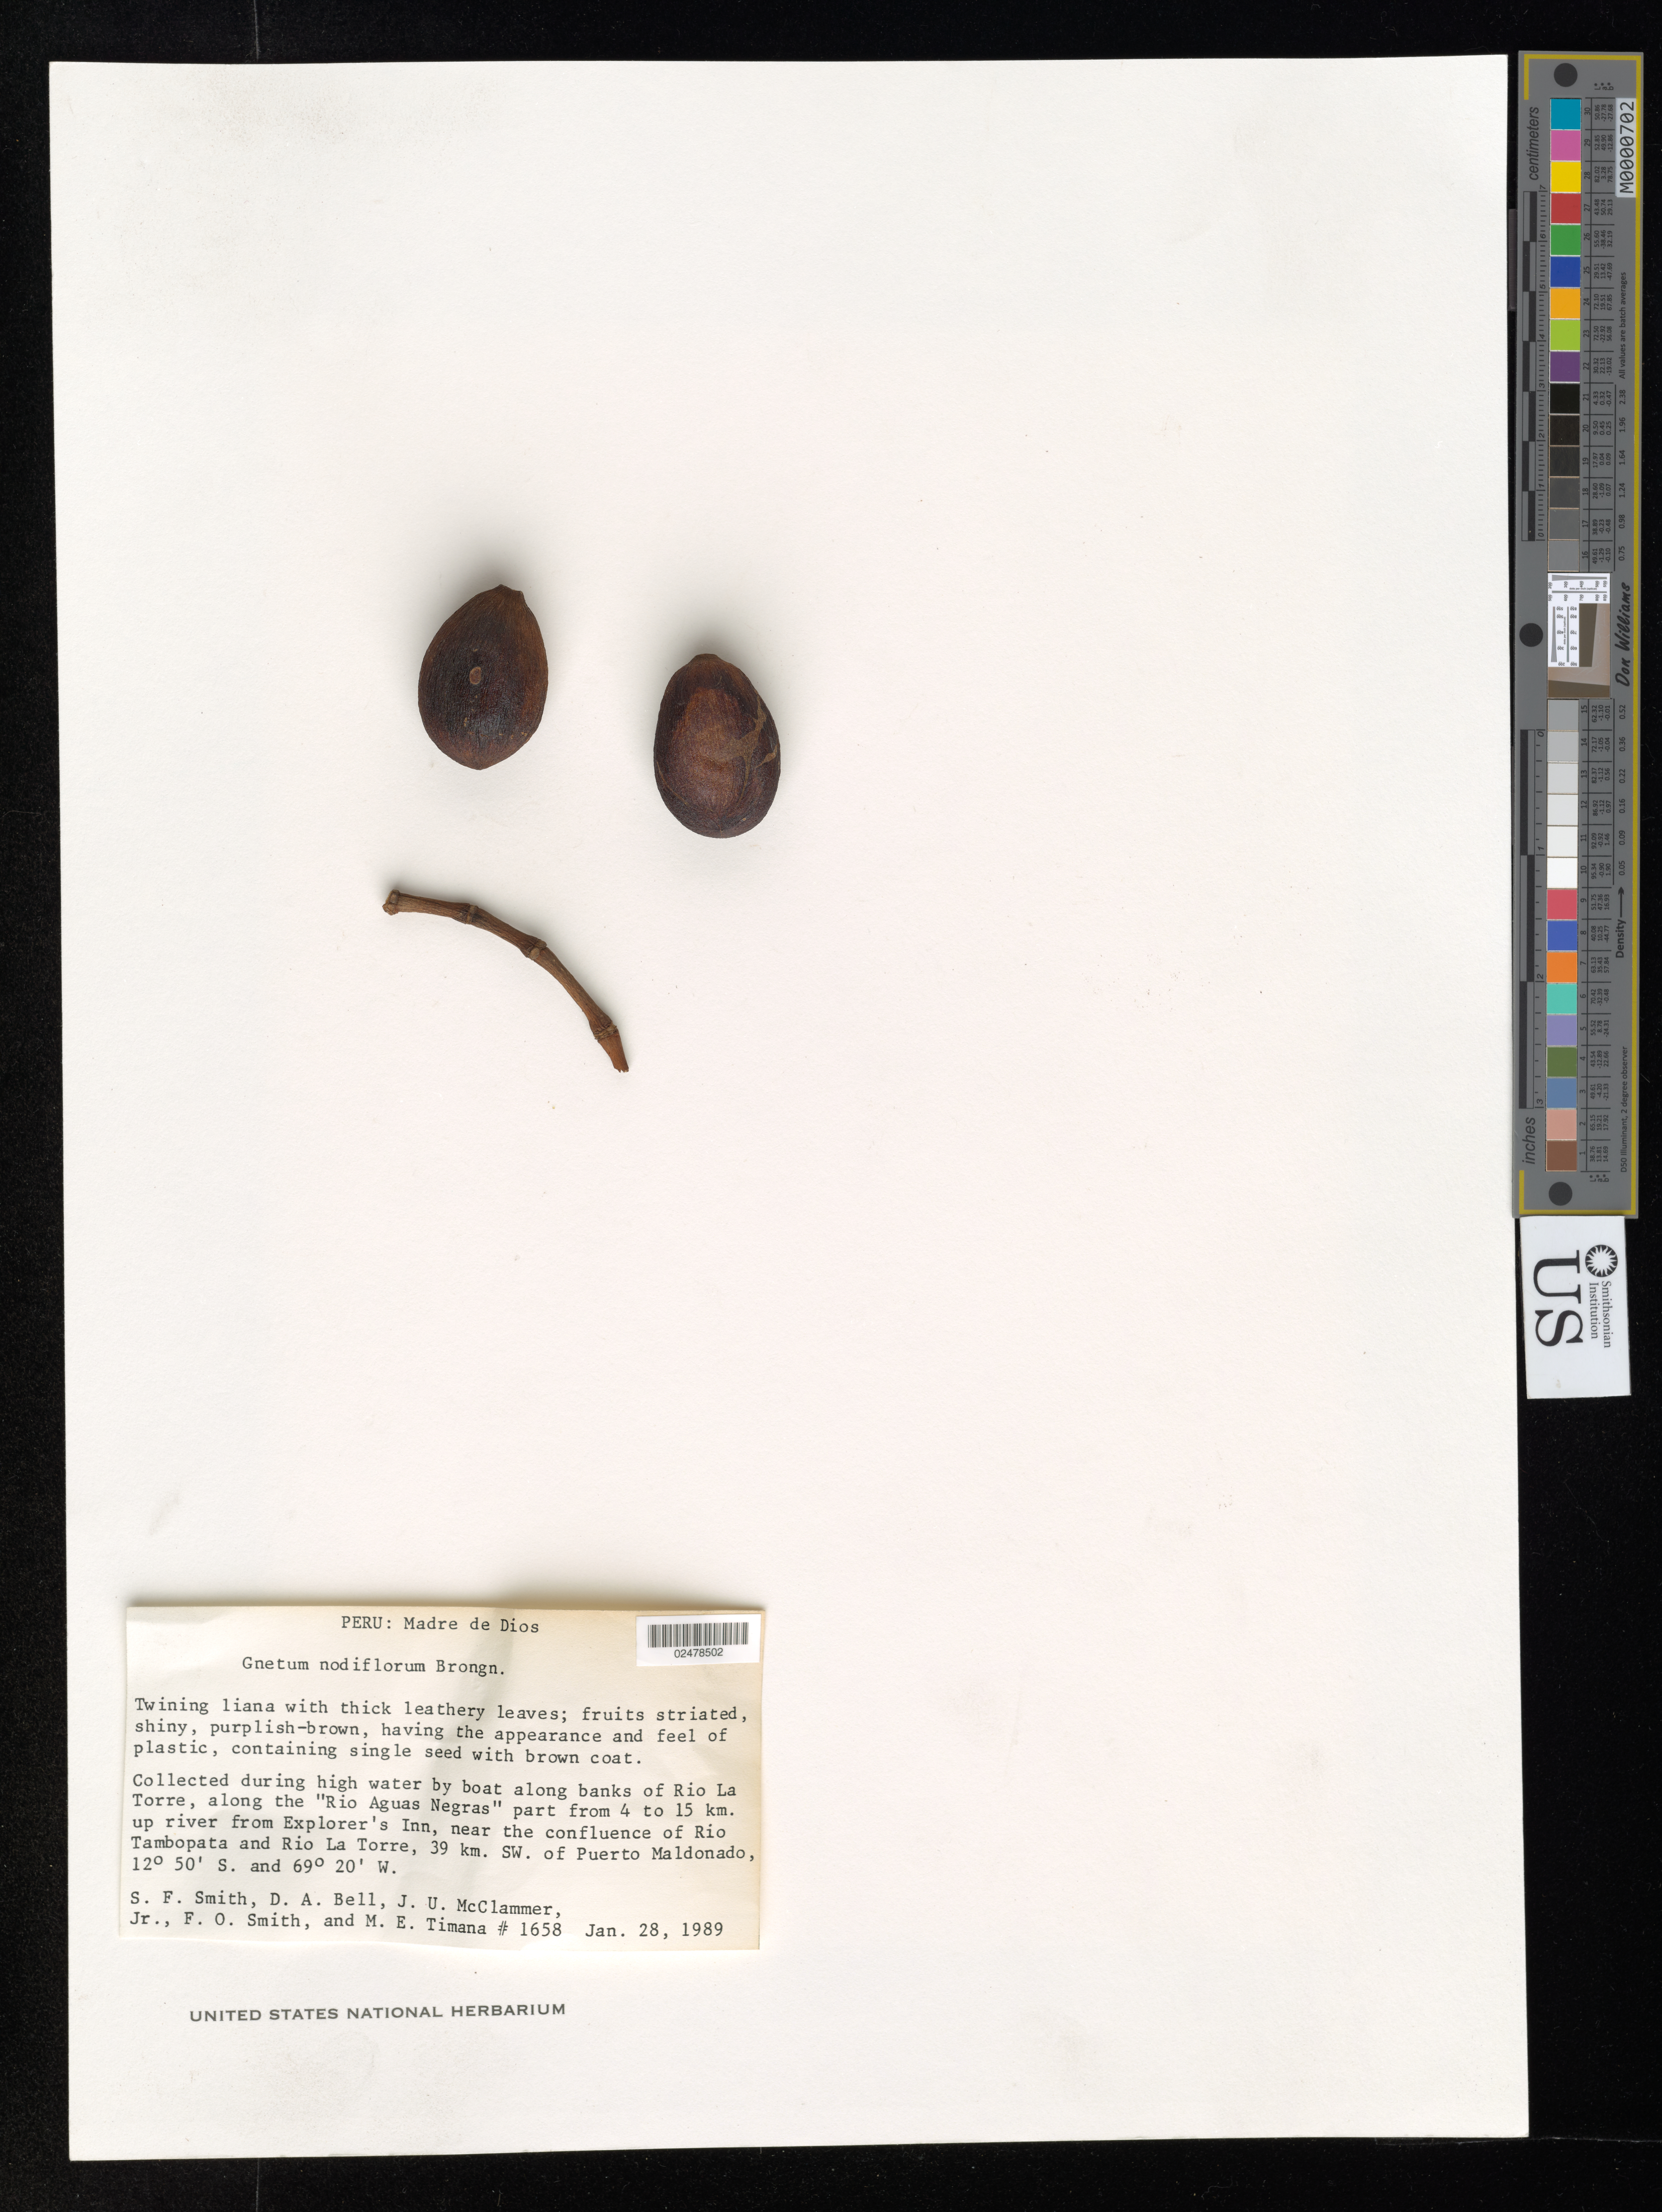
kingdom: Plantae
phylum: Tracheophyta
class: Gnetopsida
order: Gnetales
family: Gnetaceae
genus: Gnetum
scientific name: Gnetum nodiflorum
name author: Brongn.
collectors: S.F. Smith, D. A. Bell, J. McClammer & F. Smith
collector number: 1658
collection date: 1989-01-28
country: Peru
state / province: Madre de Dios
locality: Along banks of Rio La Torre, along the "Rio Aguas Negras" part from 4 to 15 km. up river from Explorer's Inn, near the confluence of Rio Tambopata and Rio La Torre, 39 km. SW. of Puerto Maldonado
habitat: Collected during high water by boat.